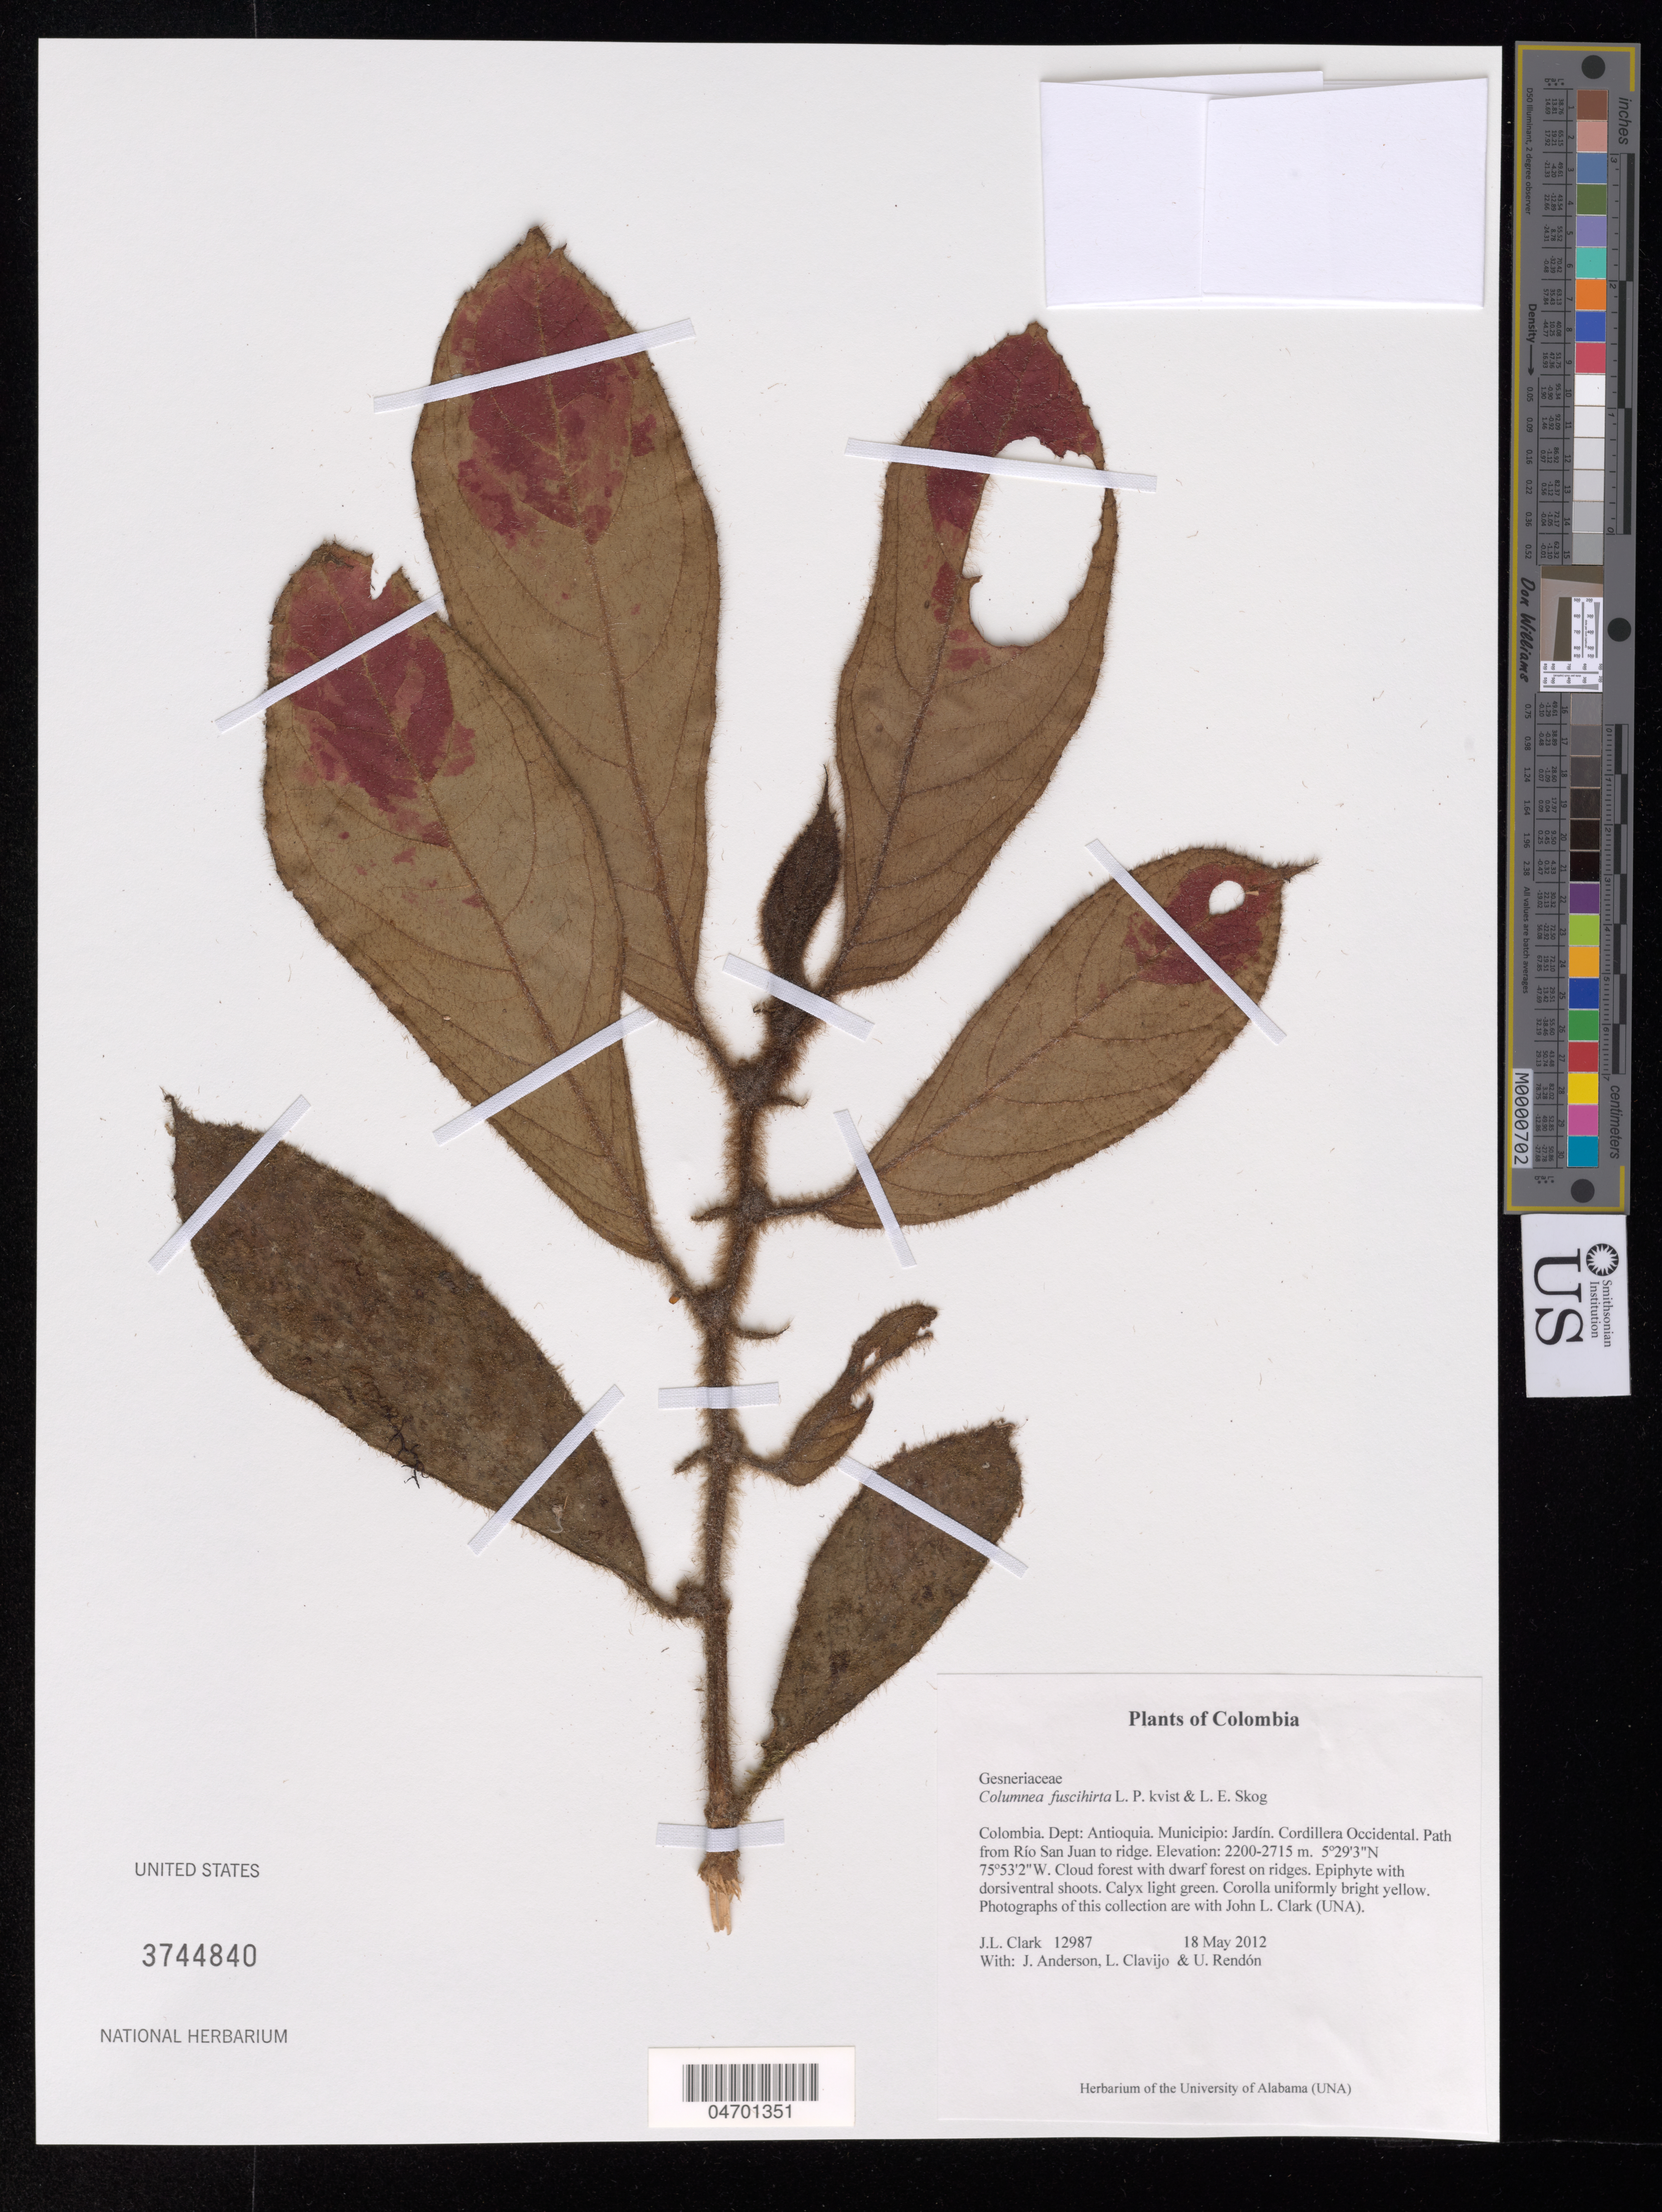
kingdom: Plantae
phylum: Tracheophyta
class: Magnoliopsida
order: Lamiales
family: Gesneriaceae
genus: Columnea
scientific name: Columnea fuscihirta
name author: L.P. Kvist & L.E. Skog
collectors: J. L. Clark, J. Anderson, L. Clavijo & U. Rendón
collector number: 12987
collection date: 2012-05-18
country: Colombia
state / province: Antioquia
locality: Dept: Antioquia. Municipio: Jardín. Cordillera Occidental. Path from Río San Juan to ridge.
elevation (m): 2200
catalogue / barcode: US 3744840